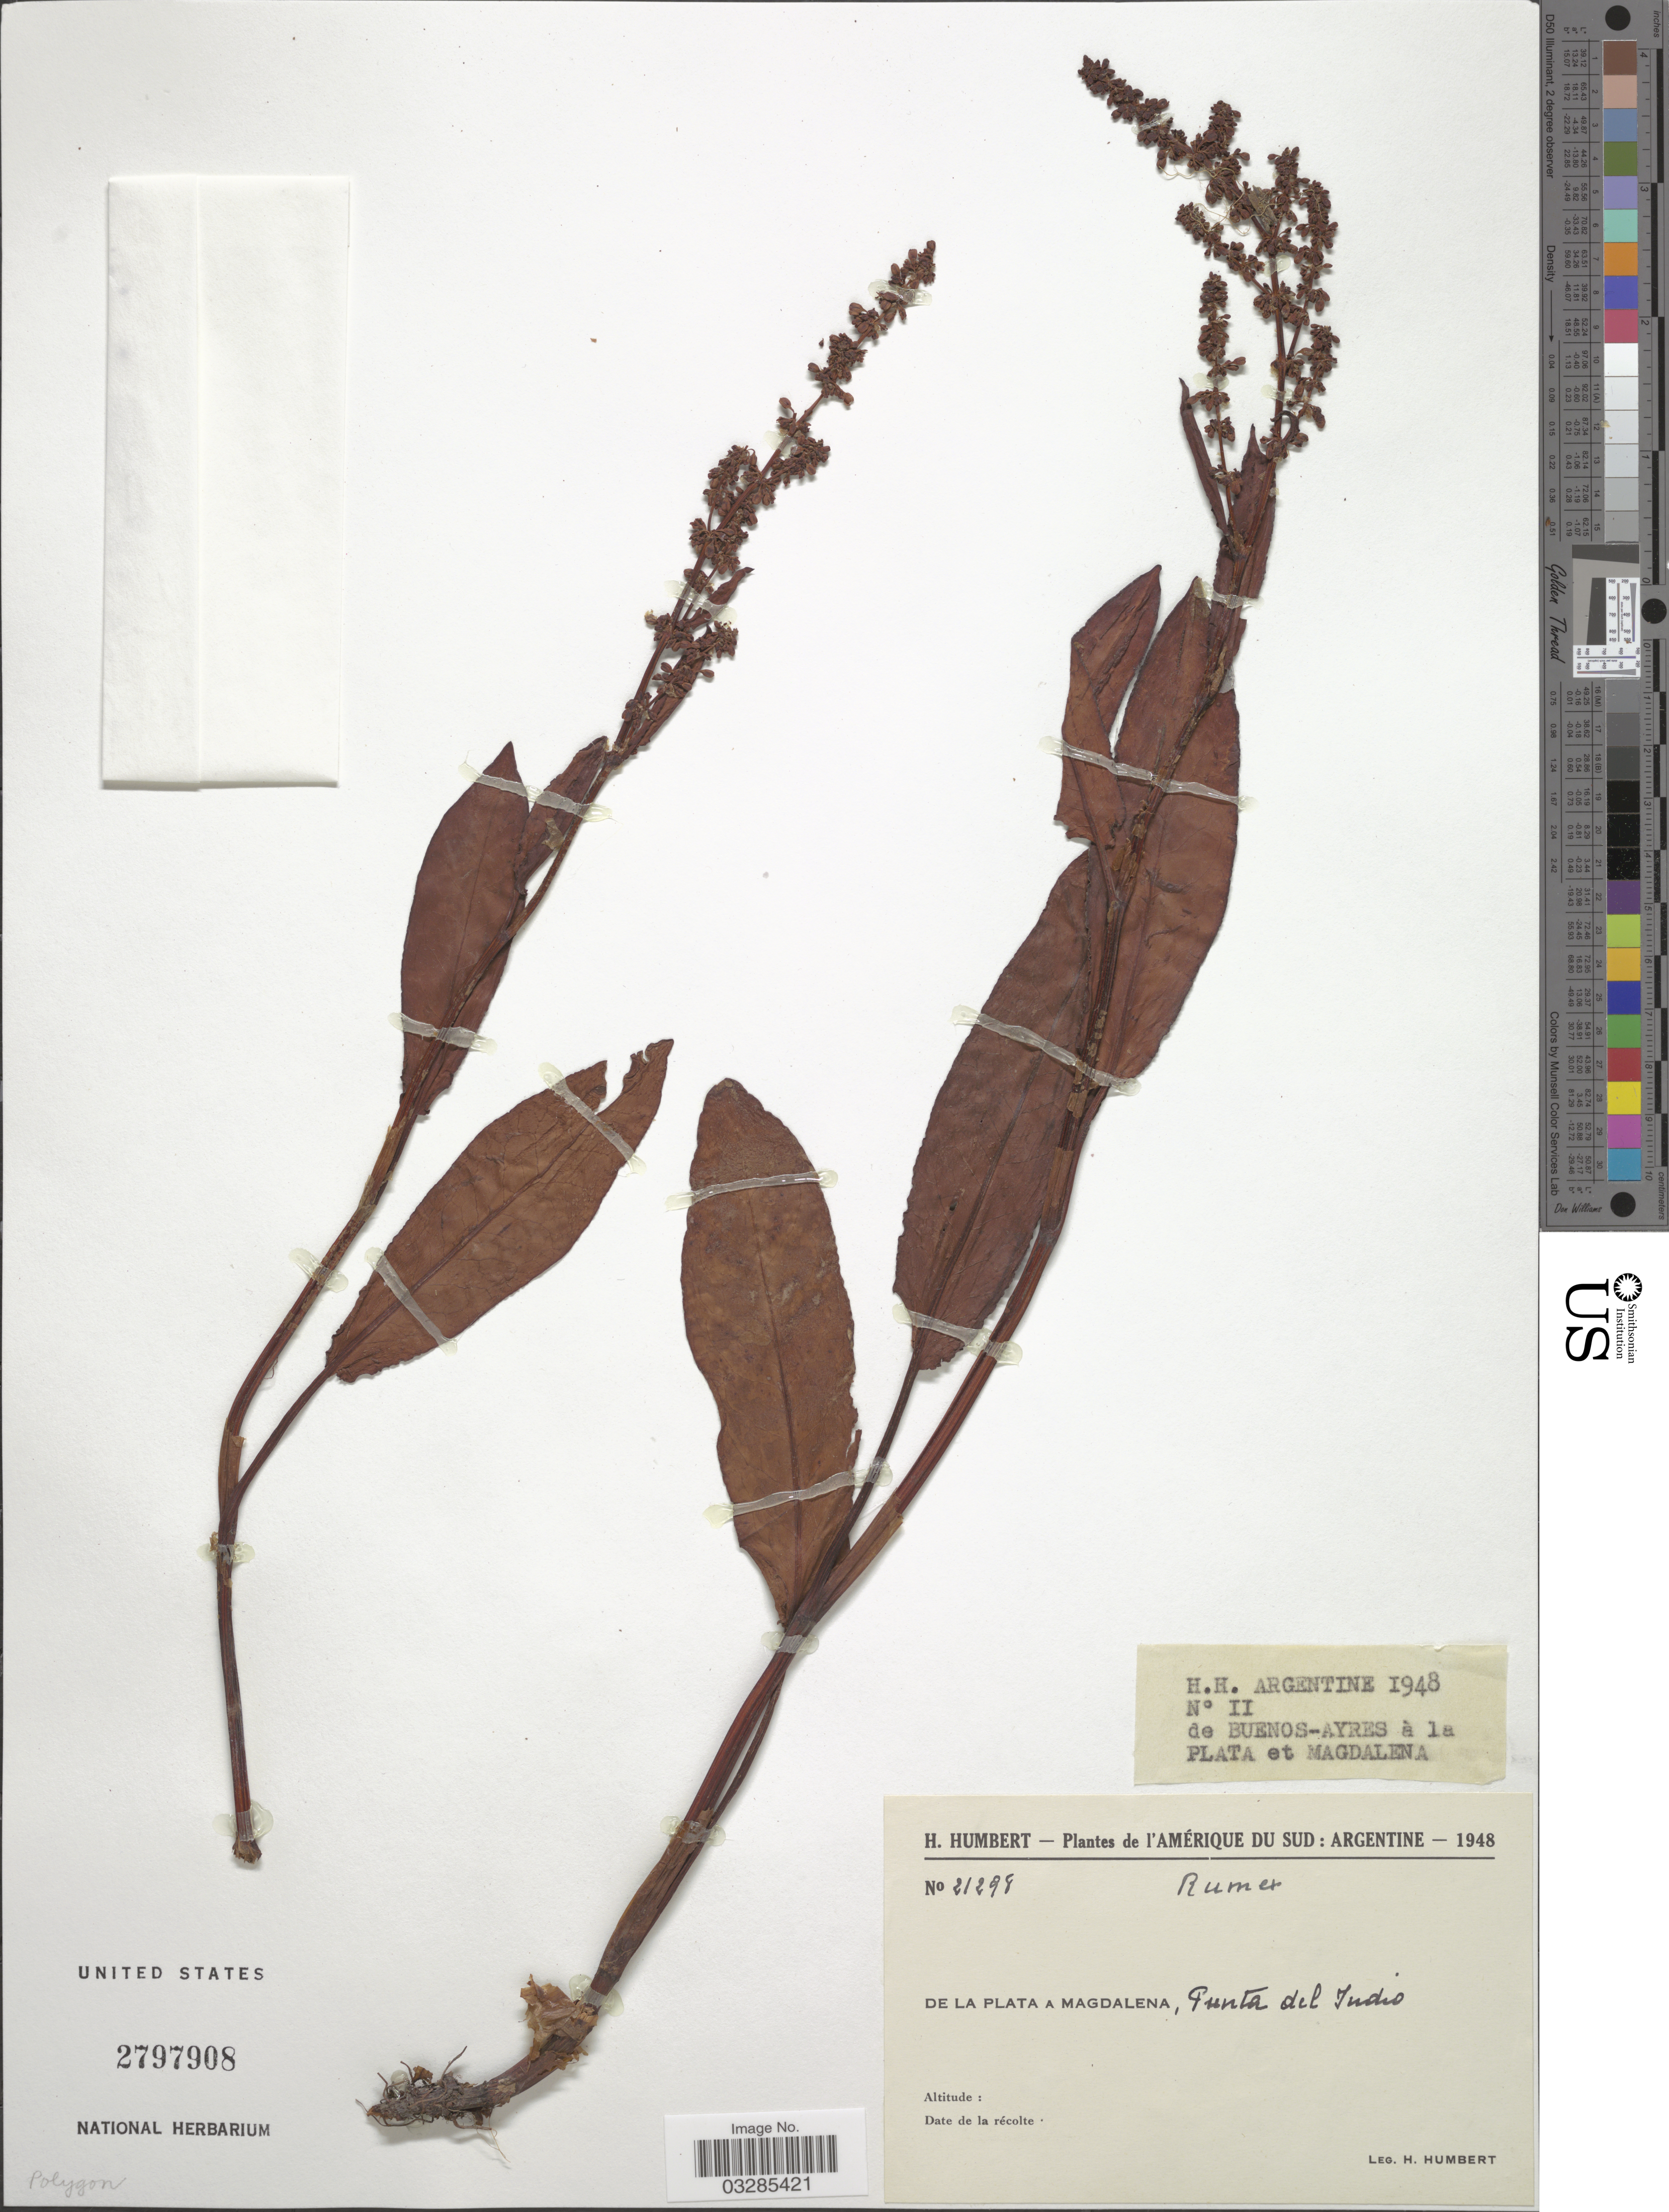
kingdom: Plantae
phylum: Tracheophyta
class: Magnoliopsida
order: Caryophyllales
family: Polygonaceae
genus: Rumex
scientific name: Rumex sp.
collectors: H. Humbert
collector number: II/21298?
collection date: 1948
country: Argentina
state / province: Buenos Aires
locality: De Buenos-Ayres á la Plata et Magdalena. Punta del Indio.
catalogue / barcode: US 2797908